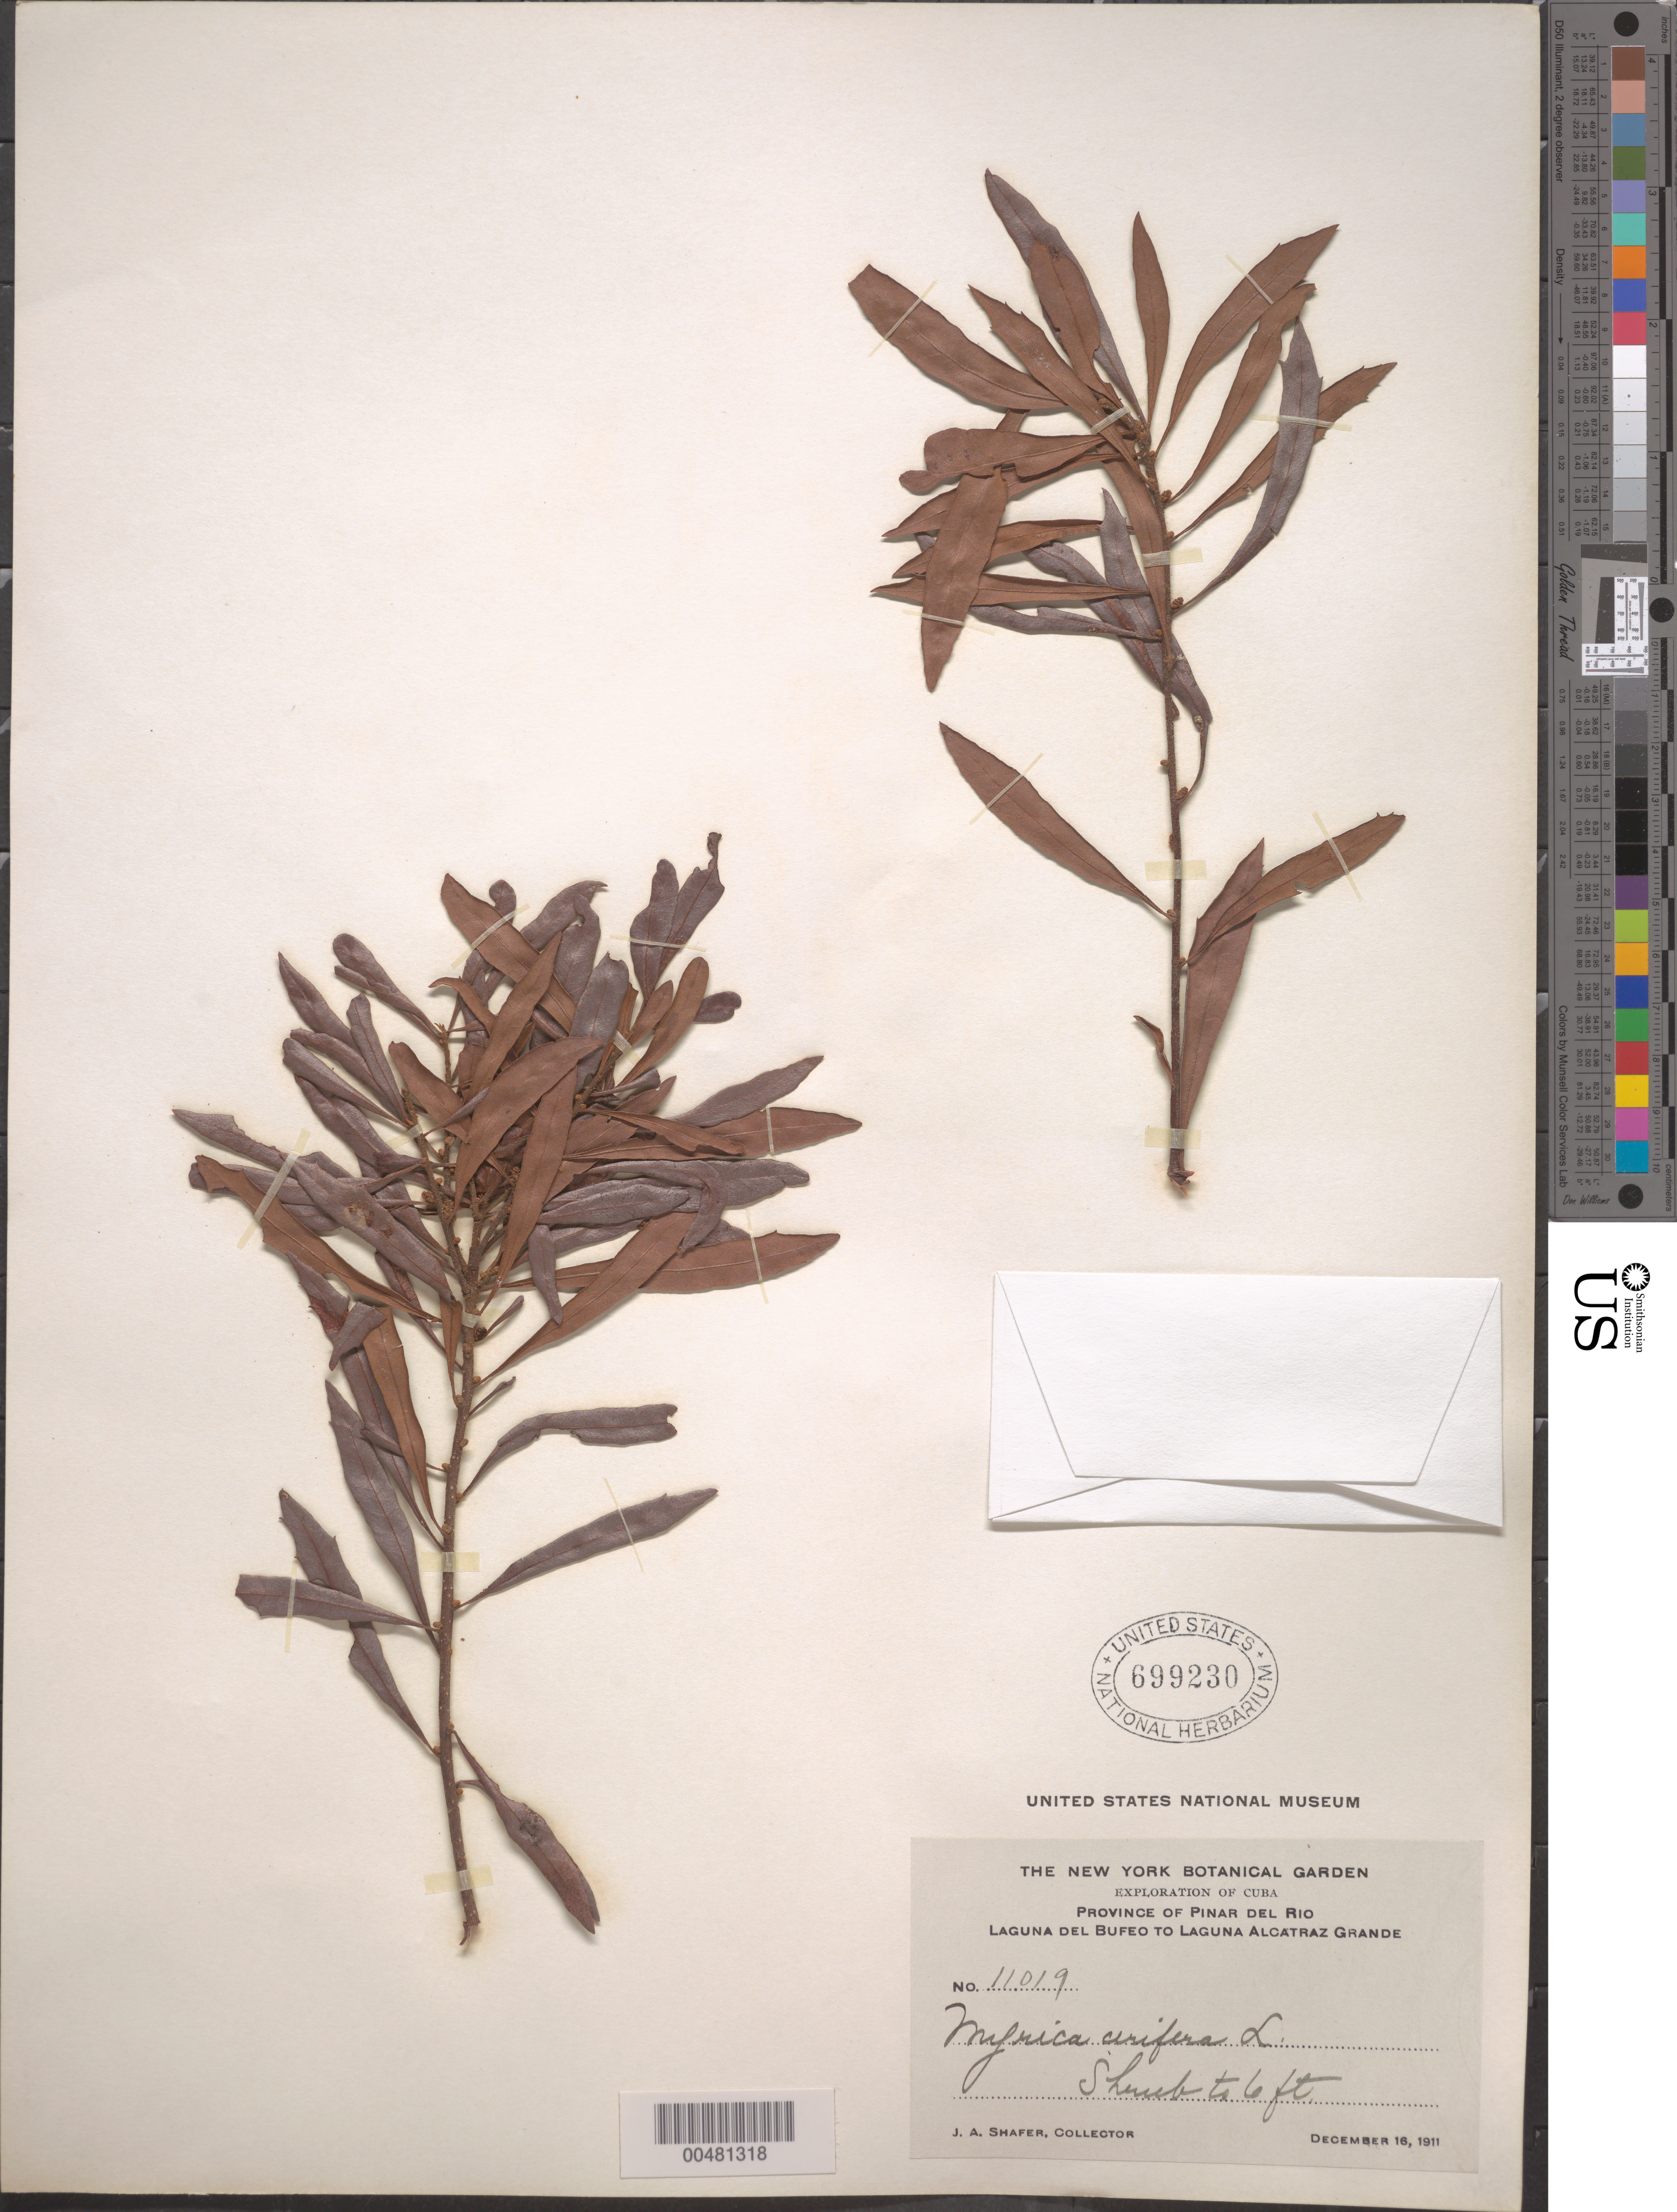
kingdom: Plantae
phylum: Tracheophyta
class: Magnoliopsida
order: Fagales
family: Myricaceae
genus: Morella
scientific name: Morella cerifera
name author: (L.) Small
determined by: Strong, M. T., (US), Smithsonian Institution - National Museum of Natural History (UNITED STATES)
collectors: J. A. Shafer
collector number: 11019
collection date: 1911-12-16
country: Cuba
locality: Laguna del Bufeo to Laguna Alcatraz Grande.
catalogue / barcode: US 699230